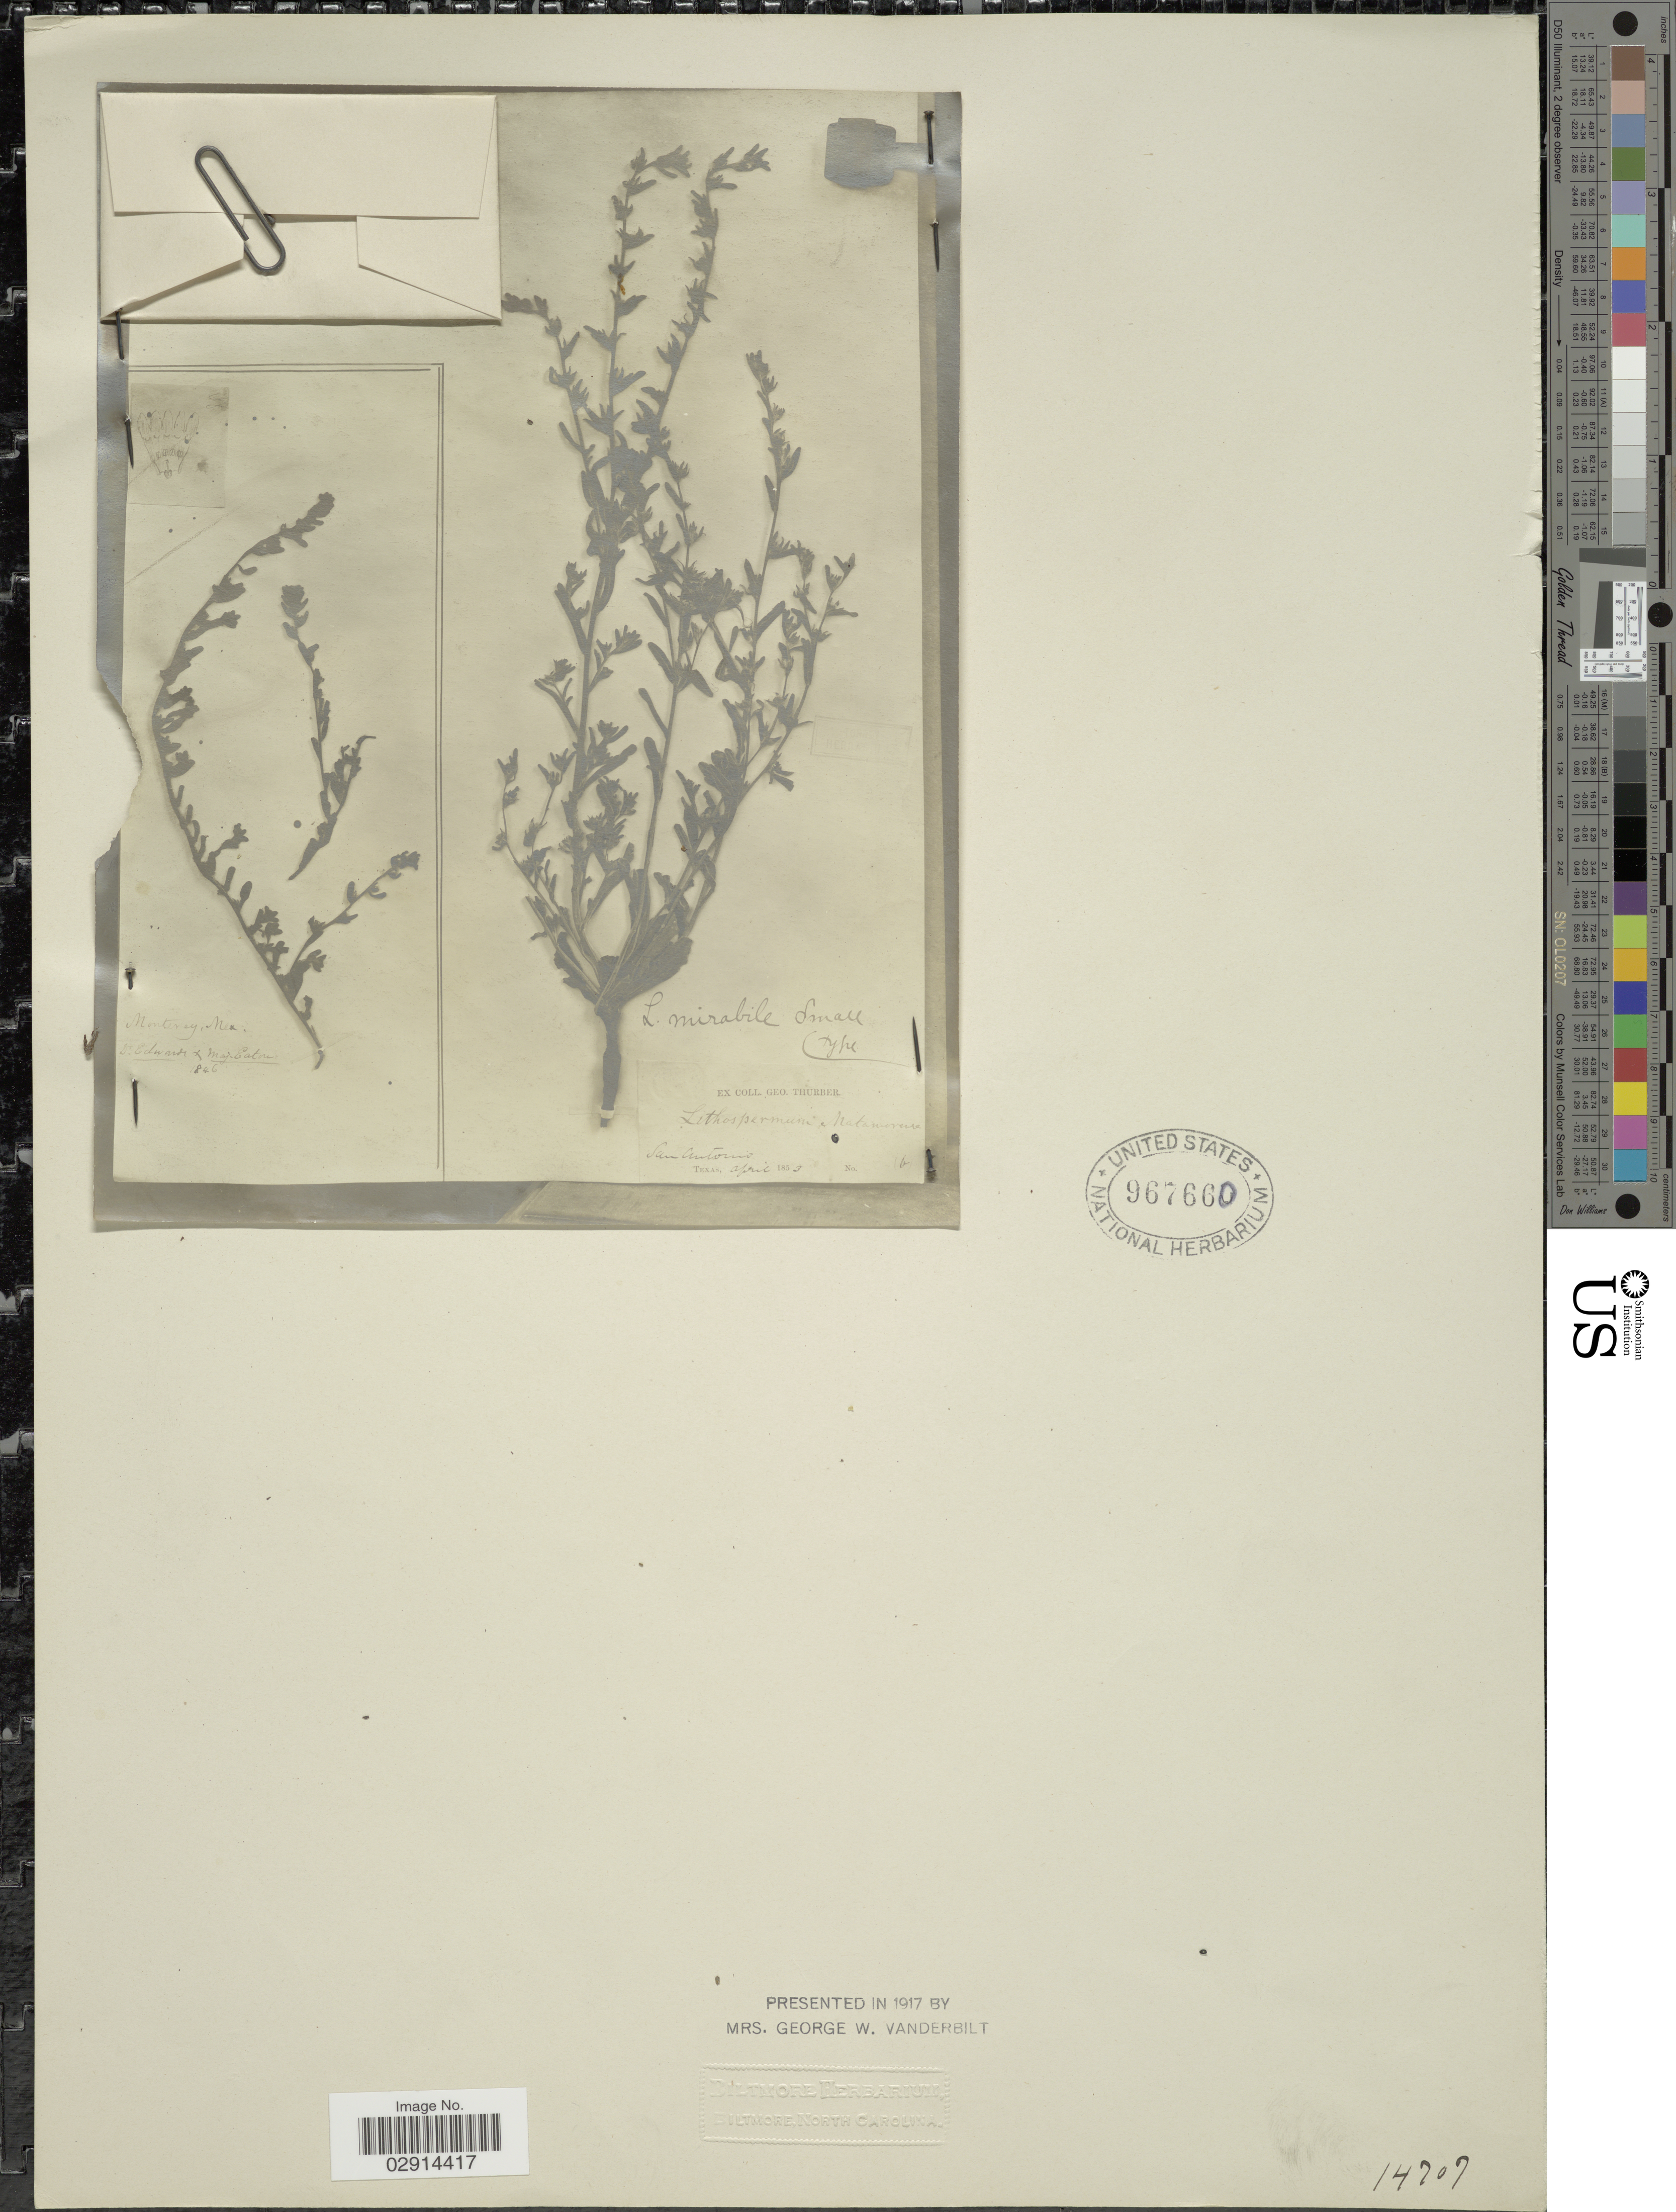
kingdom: Plantae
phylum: Tracheophyta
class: Magnoliopsida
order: Boraginales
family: Boraginaceae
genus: Lithospermum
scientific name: Lithospermum mirabile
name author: Small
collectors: ex coll. Geo. Thurber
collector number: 1b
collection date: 1853-04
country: United States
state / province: Texas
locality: San Antonio.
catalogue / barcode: US 967660